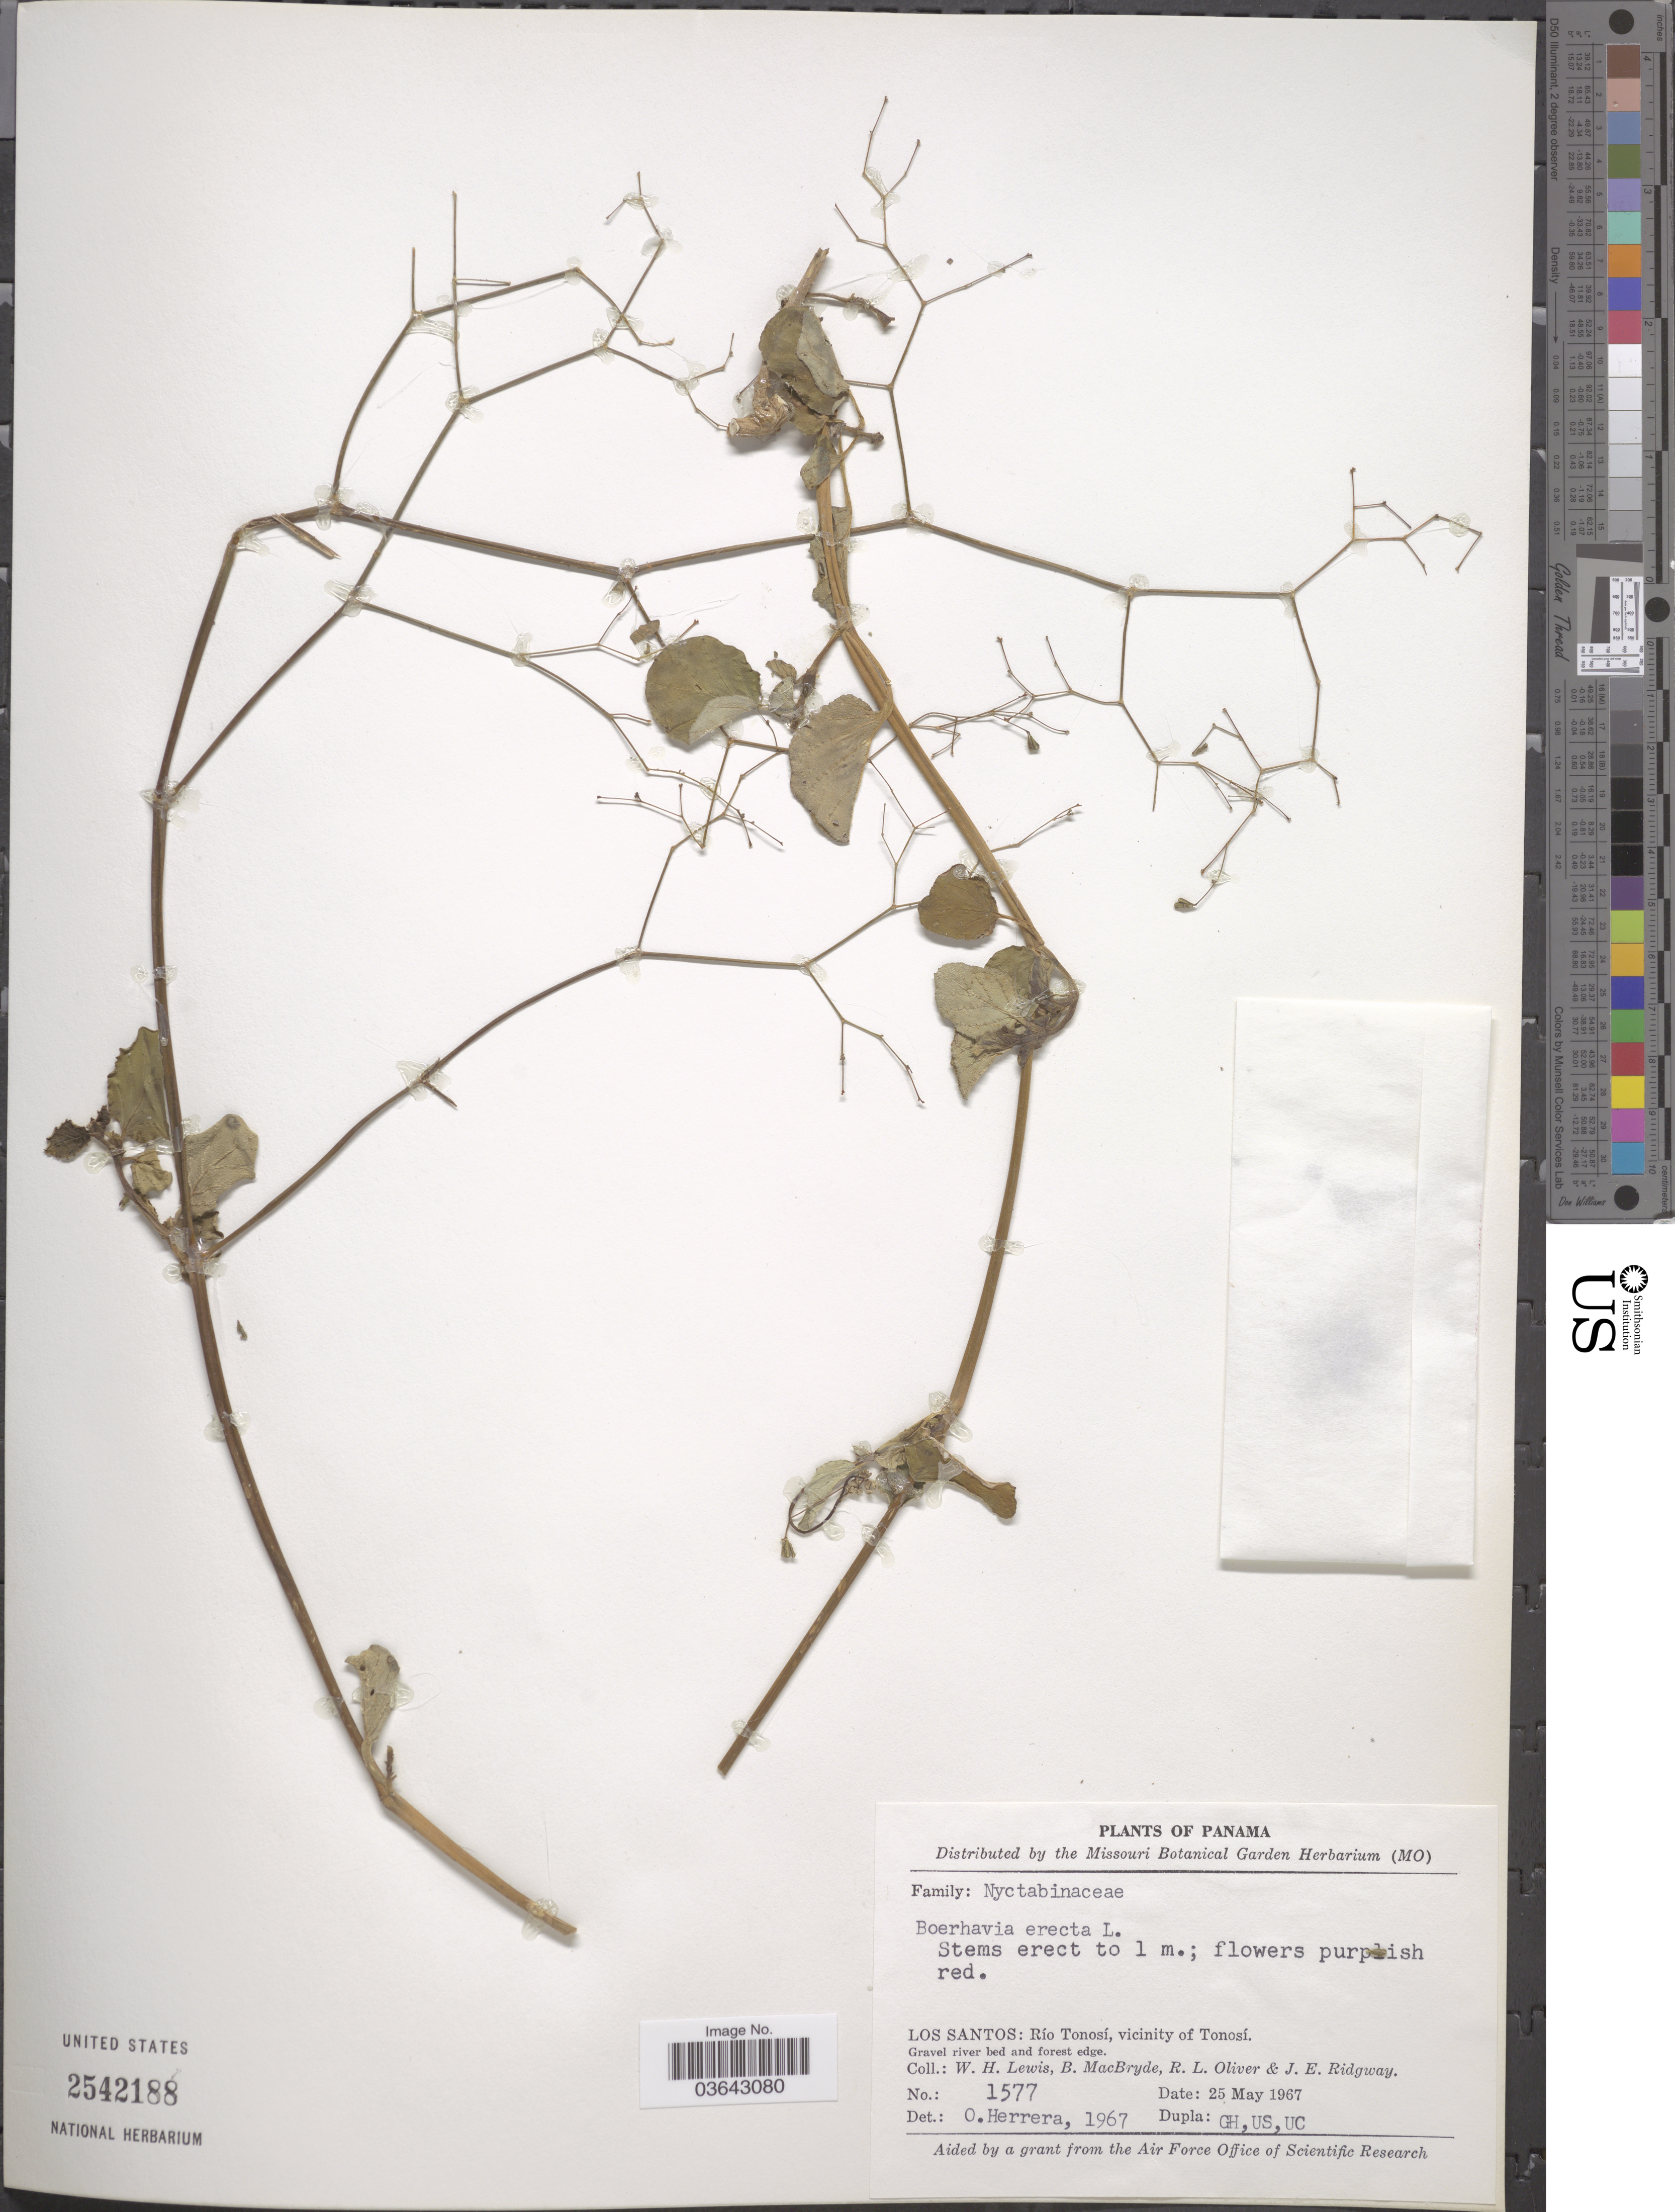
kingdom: Plantae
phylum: Tracheophyta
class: Magnoliopsida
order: Caryophyllales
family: Nyctaginaceae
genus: Boerhavia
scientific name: Boerhavia erecta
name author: L.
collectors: W. H. Lewis, B. MacBryde, R. Oliver & J. Ridgway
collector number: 1577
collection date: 1967-05-25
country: Panama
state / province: Los Santos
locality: Río Tonosí, vicinity of Tonosí.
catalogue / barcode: US 2542188